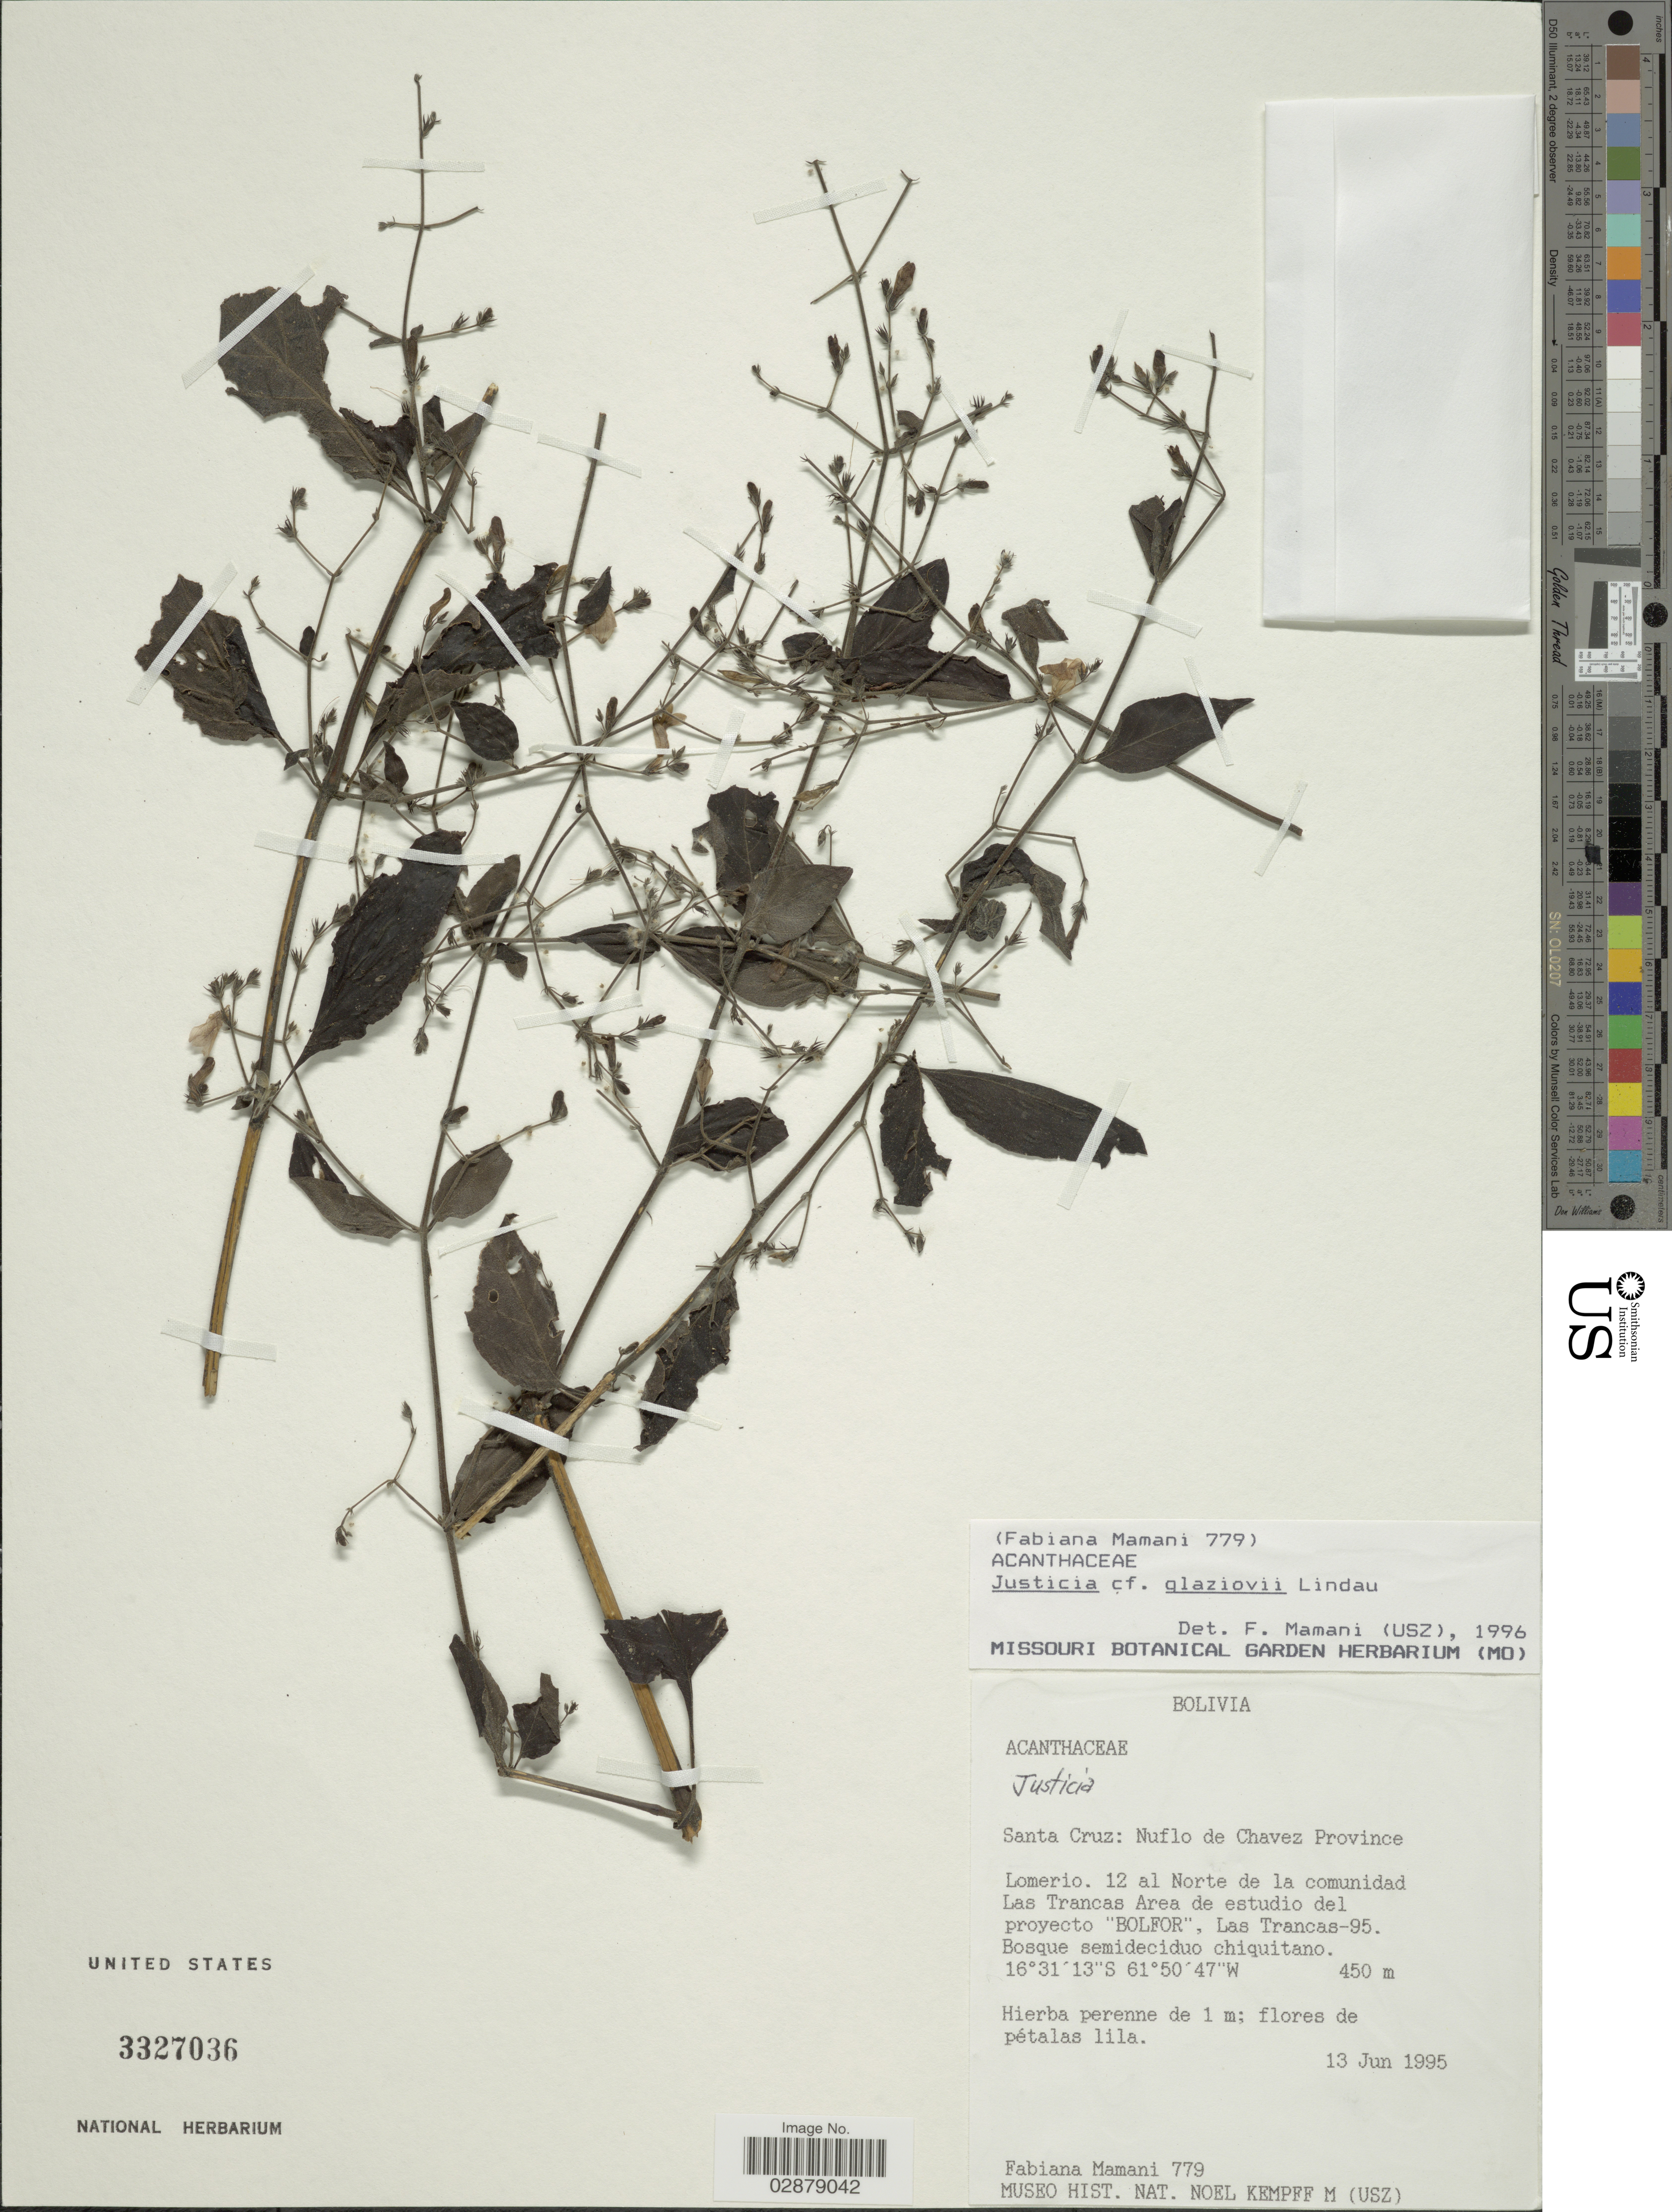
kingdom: Plantae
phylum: Tracheophyta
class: Magnoliopsida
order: Lamiales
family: Acanthaceae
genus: Justicia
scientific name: Justicia glaziovii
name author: Lindau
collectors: F. Mamani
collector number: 779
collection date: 1995-06-13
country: Bolivia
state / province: Santa Cruz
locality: Nuflo de Chavez Province. Lomerio. 12 al Norte de la comunidad Las Trancas Area de estudio del proyecto "Bolfor", Las Trancas-95.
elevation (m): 450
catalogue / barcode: US 3327036